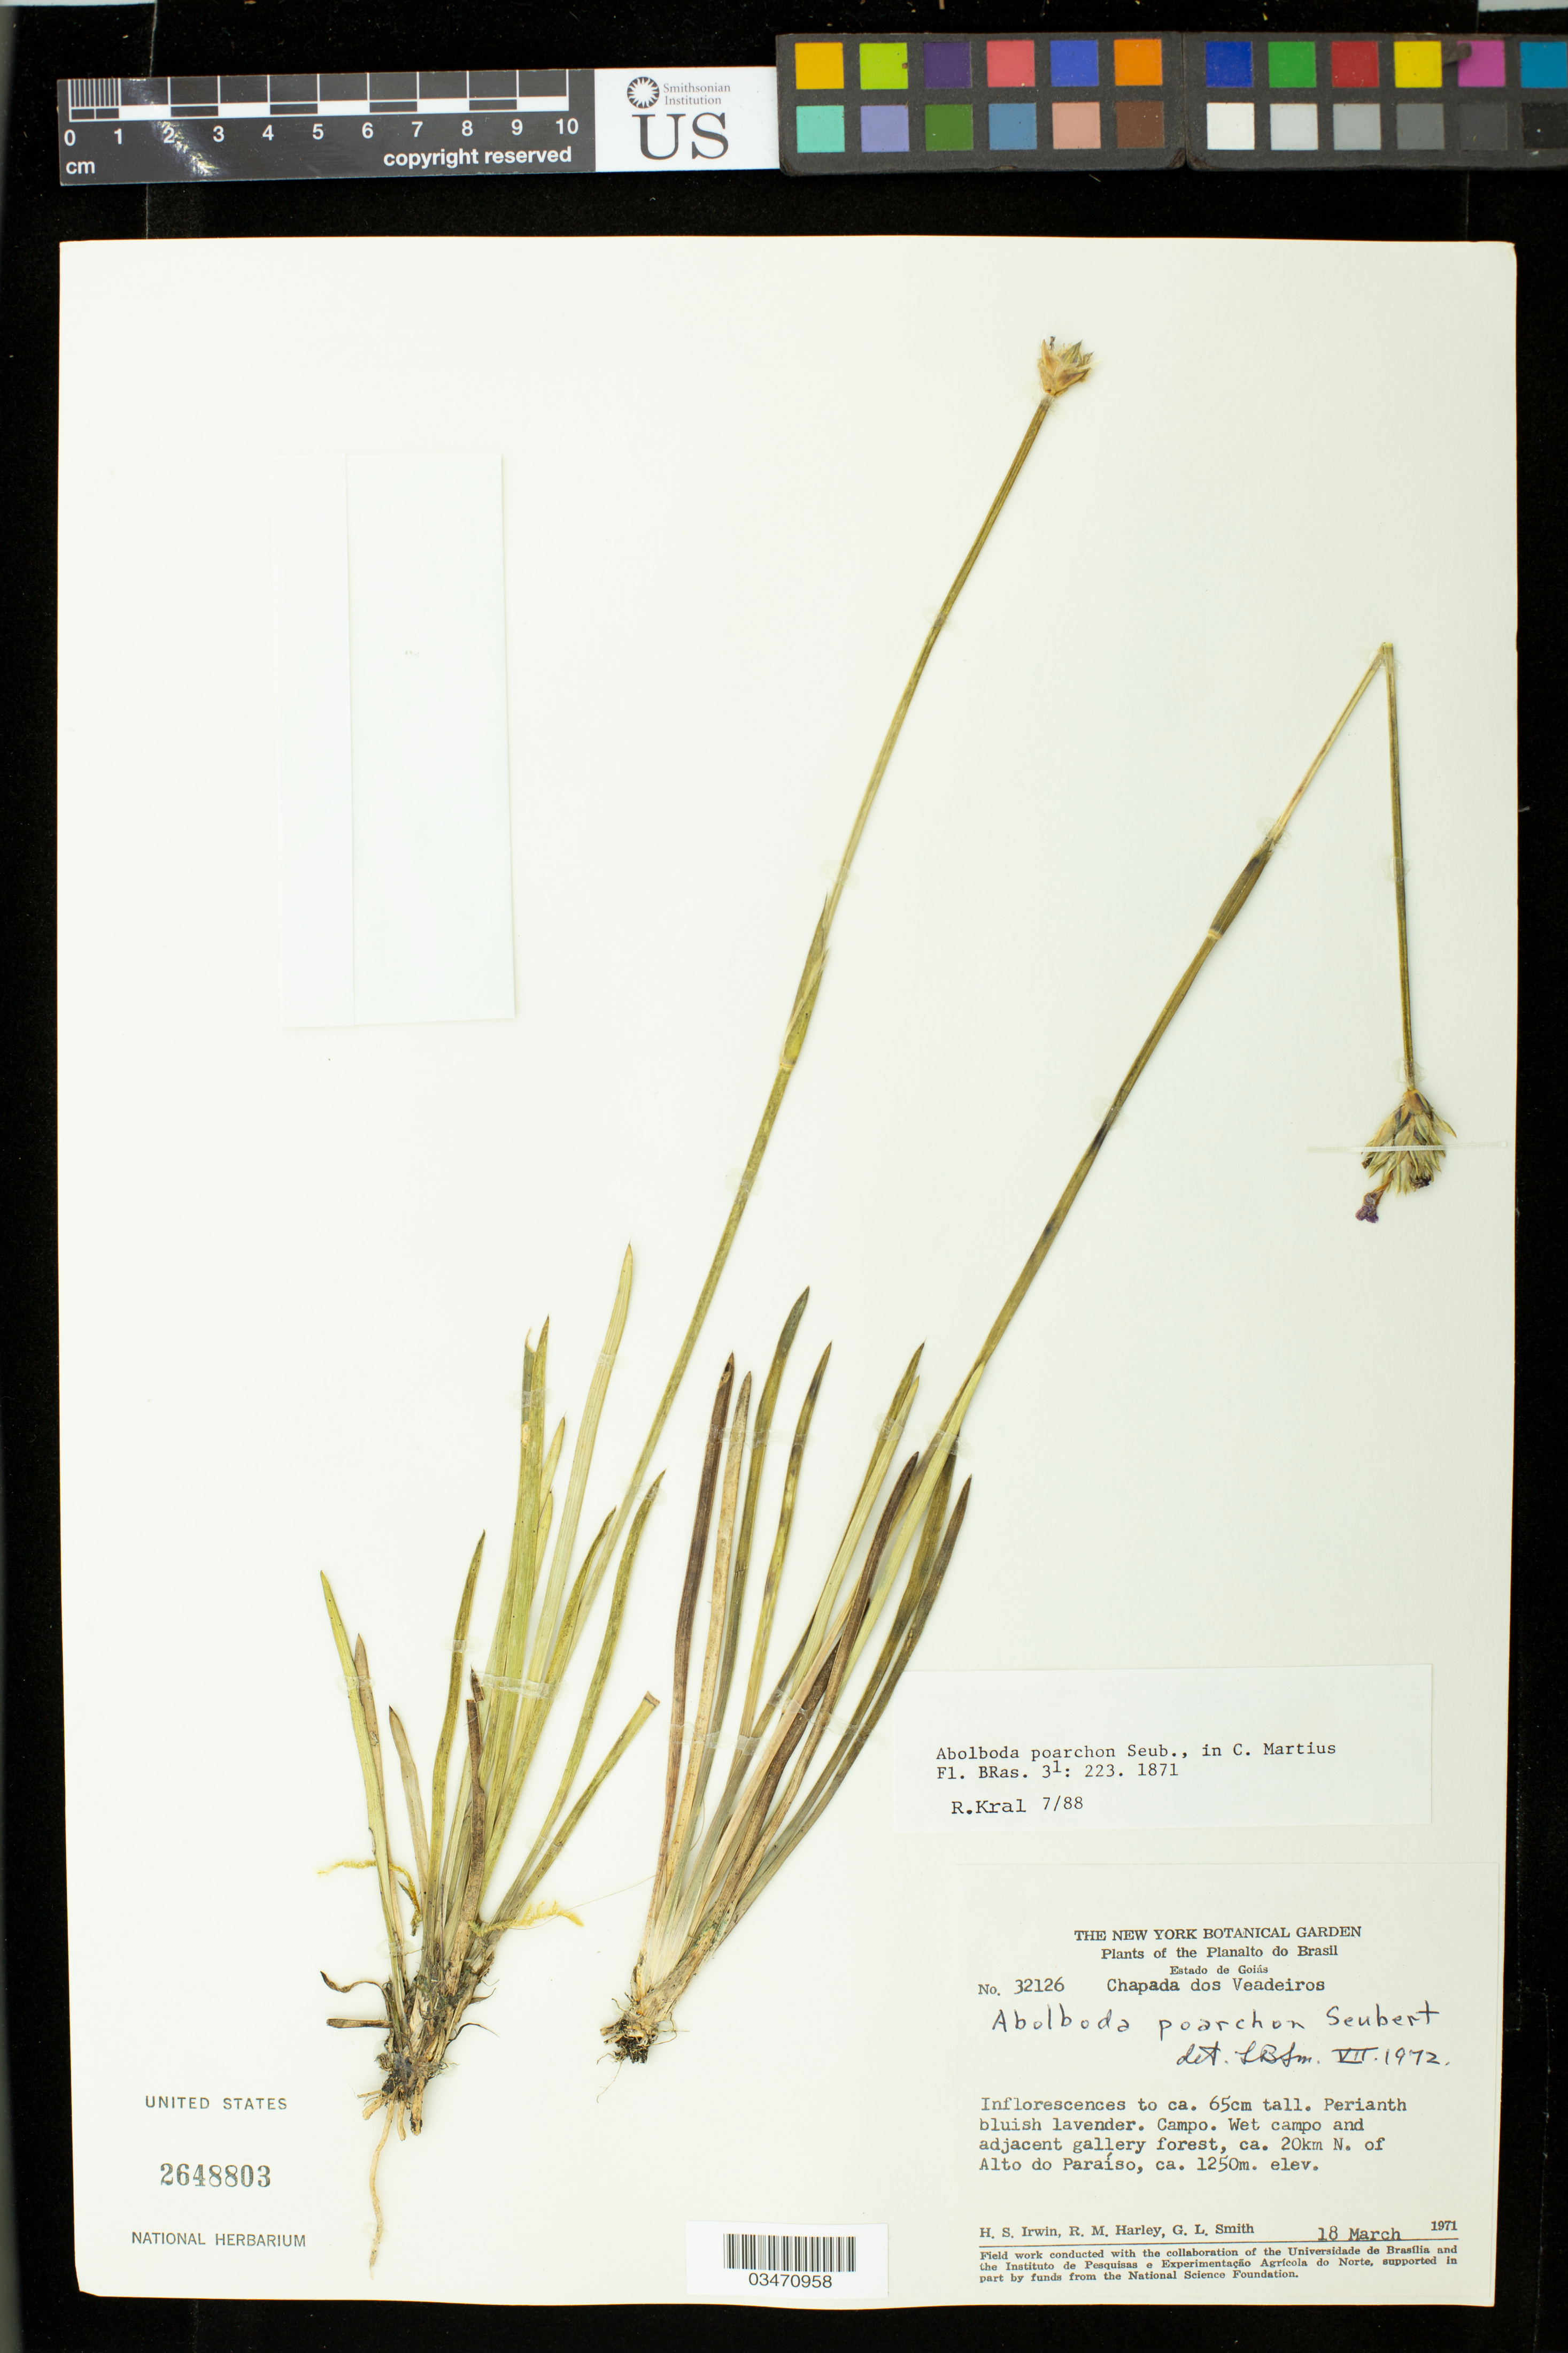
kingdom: Plantae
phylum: Tracheophyta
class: Liliopsida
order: Poales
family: Xyridaceae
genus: Abolboda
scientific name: Abolboda poarchon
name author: Seub.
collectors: H. Irwin, R. M. Harley & Geo. L. Smith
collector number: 32126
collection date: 1971-03-18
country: Brazil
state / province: Goiás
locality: Chapada dos Veadeiros. Campo Wet campo and adjacent gallery forest, ca. 20km N of Alto Paraíso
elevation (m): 1250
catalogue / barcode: US 2648803